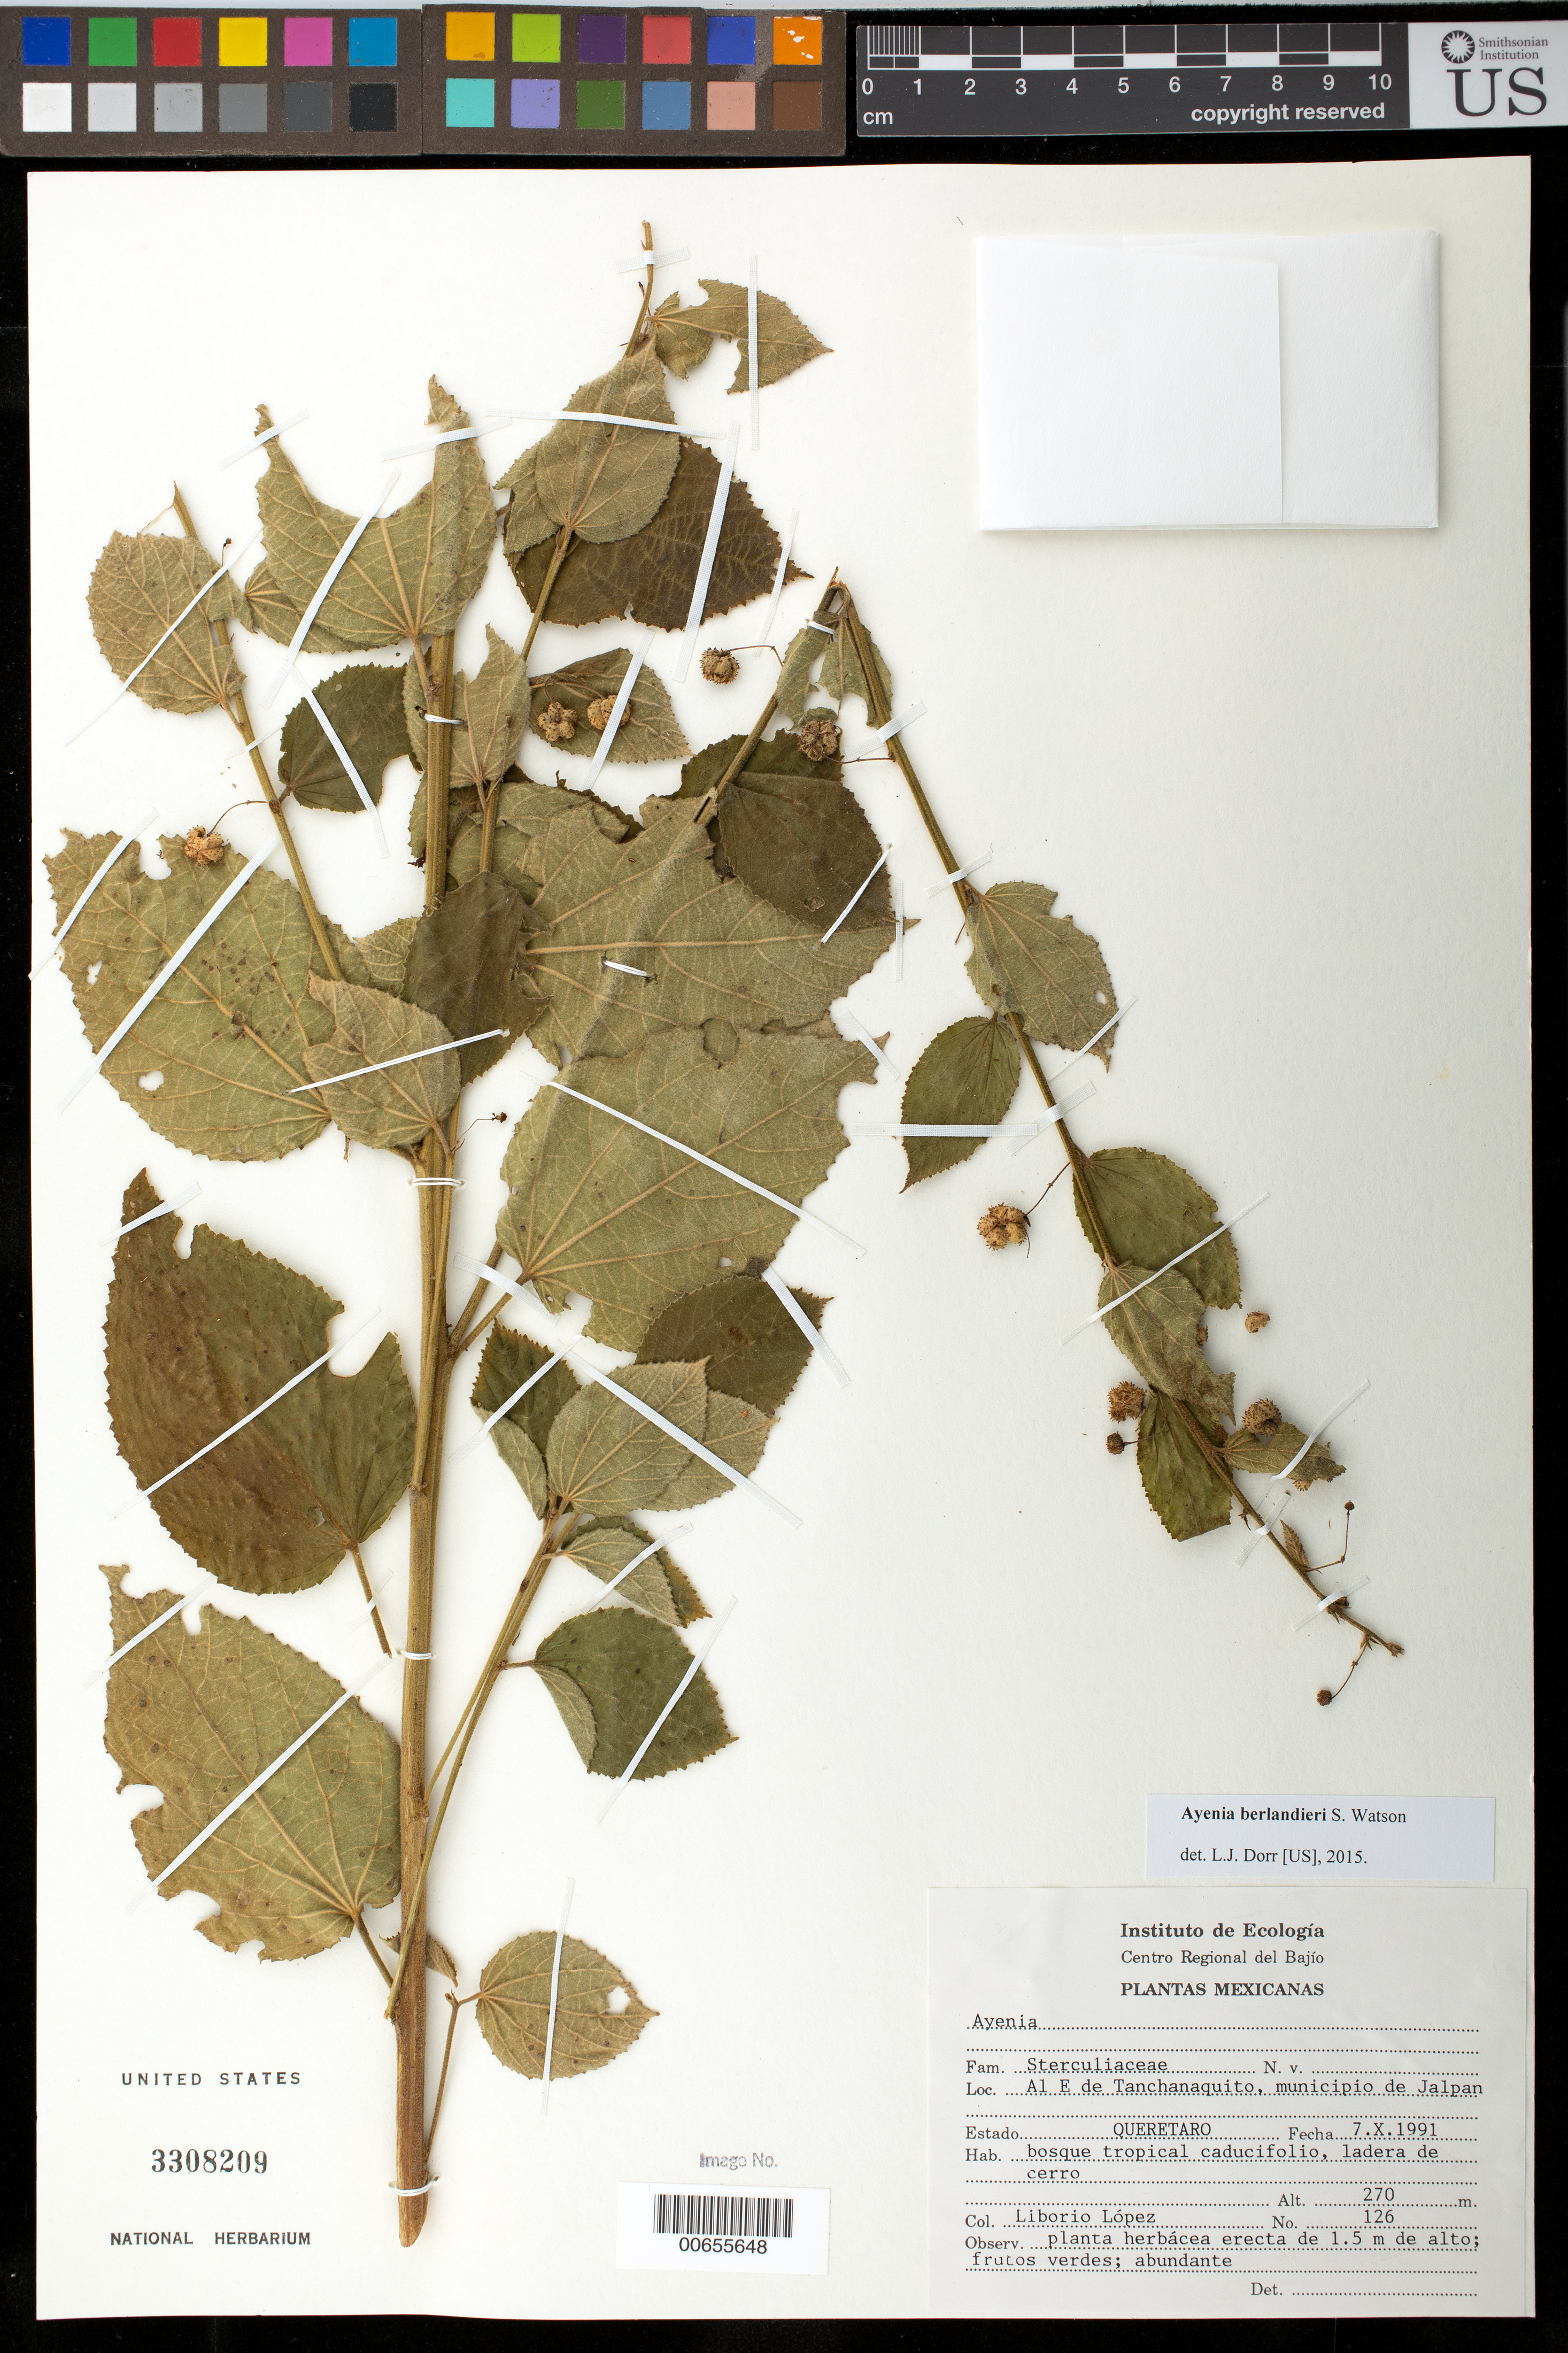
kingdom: Plantae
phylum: Tracheophyta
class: Magnoliopsida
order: Malvales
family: Malvaceae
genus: Ayenia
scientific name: Ayenia sp.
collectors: L. López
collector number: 126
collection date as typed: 07 Oct 1991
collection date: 1991-10-07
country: Mexico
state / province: Querétaro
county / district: Jalpan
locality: Al E de Tanchanaquito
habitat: Bosque tropical caducifolio, ladera de cerro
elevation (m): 270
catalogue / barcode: US 3308209